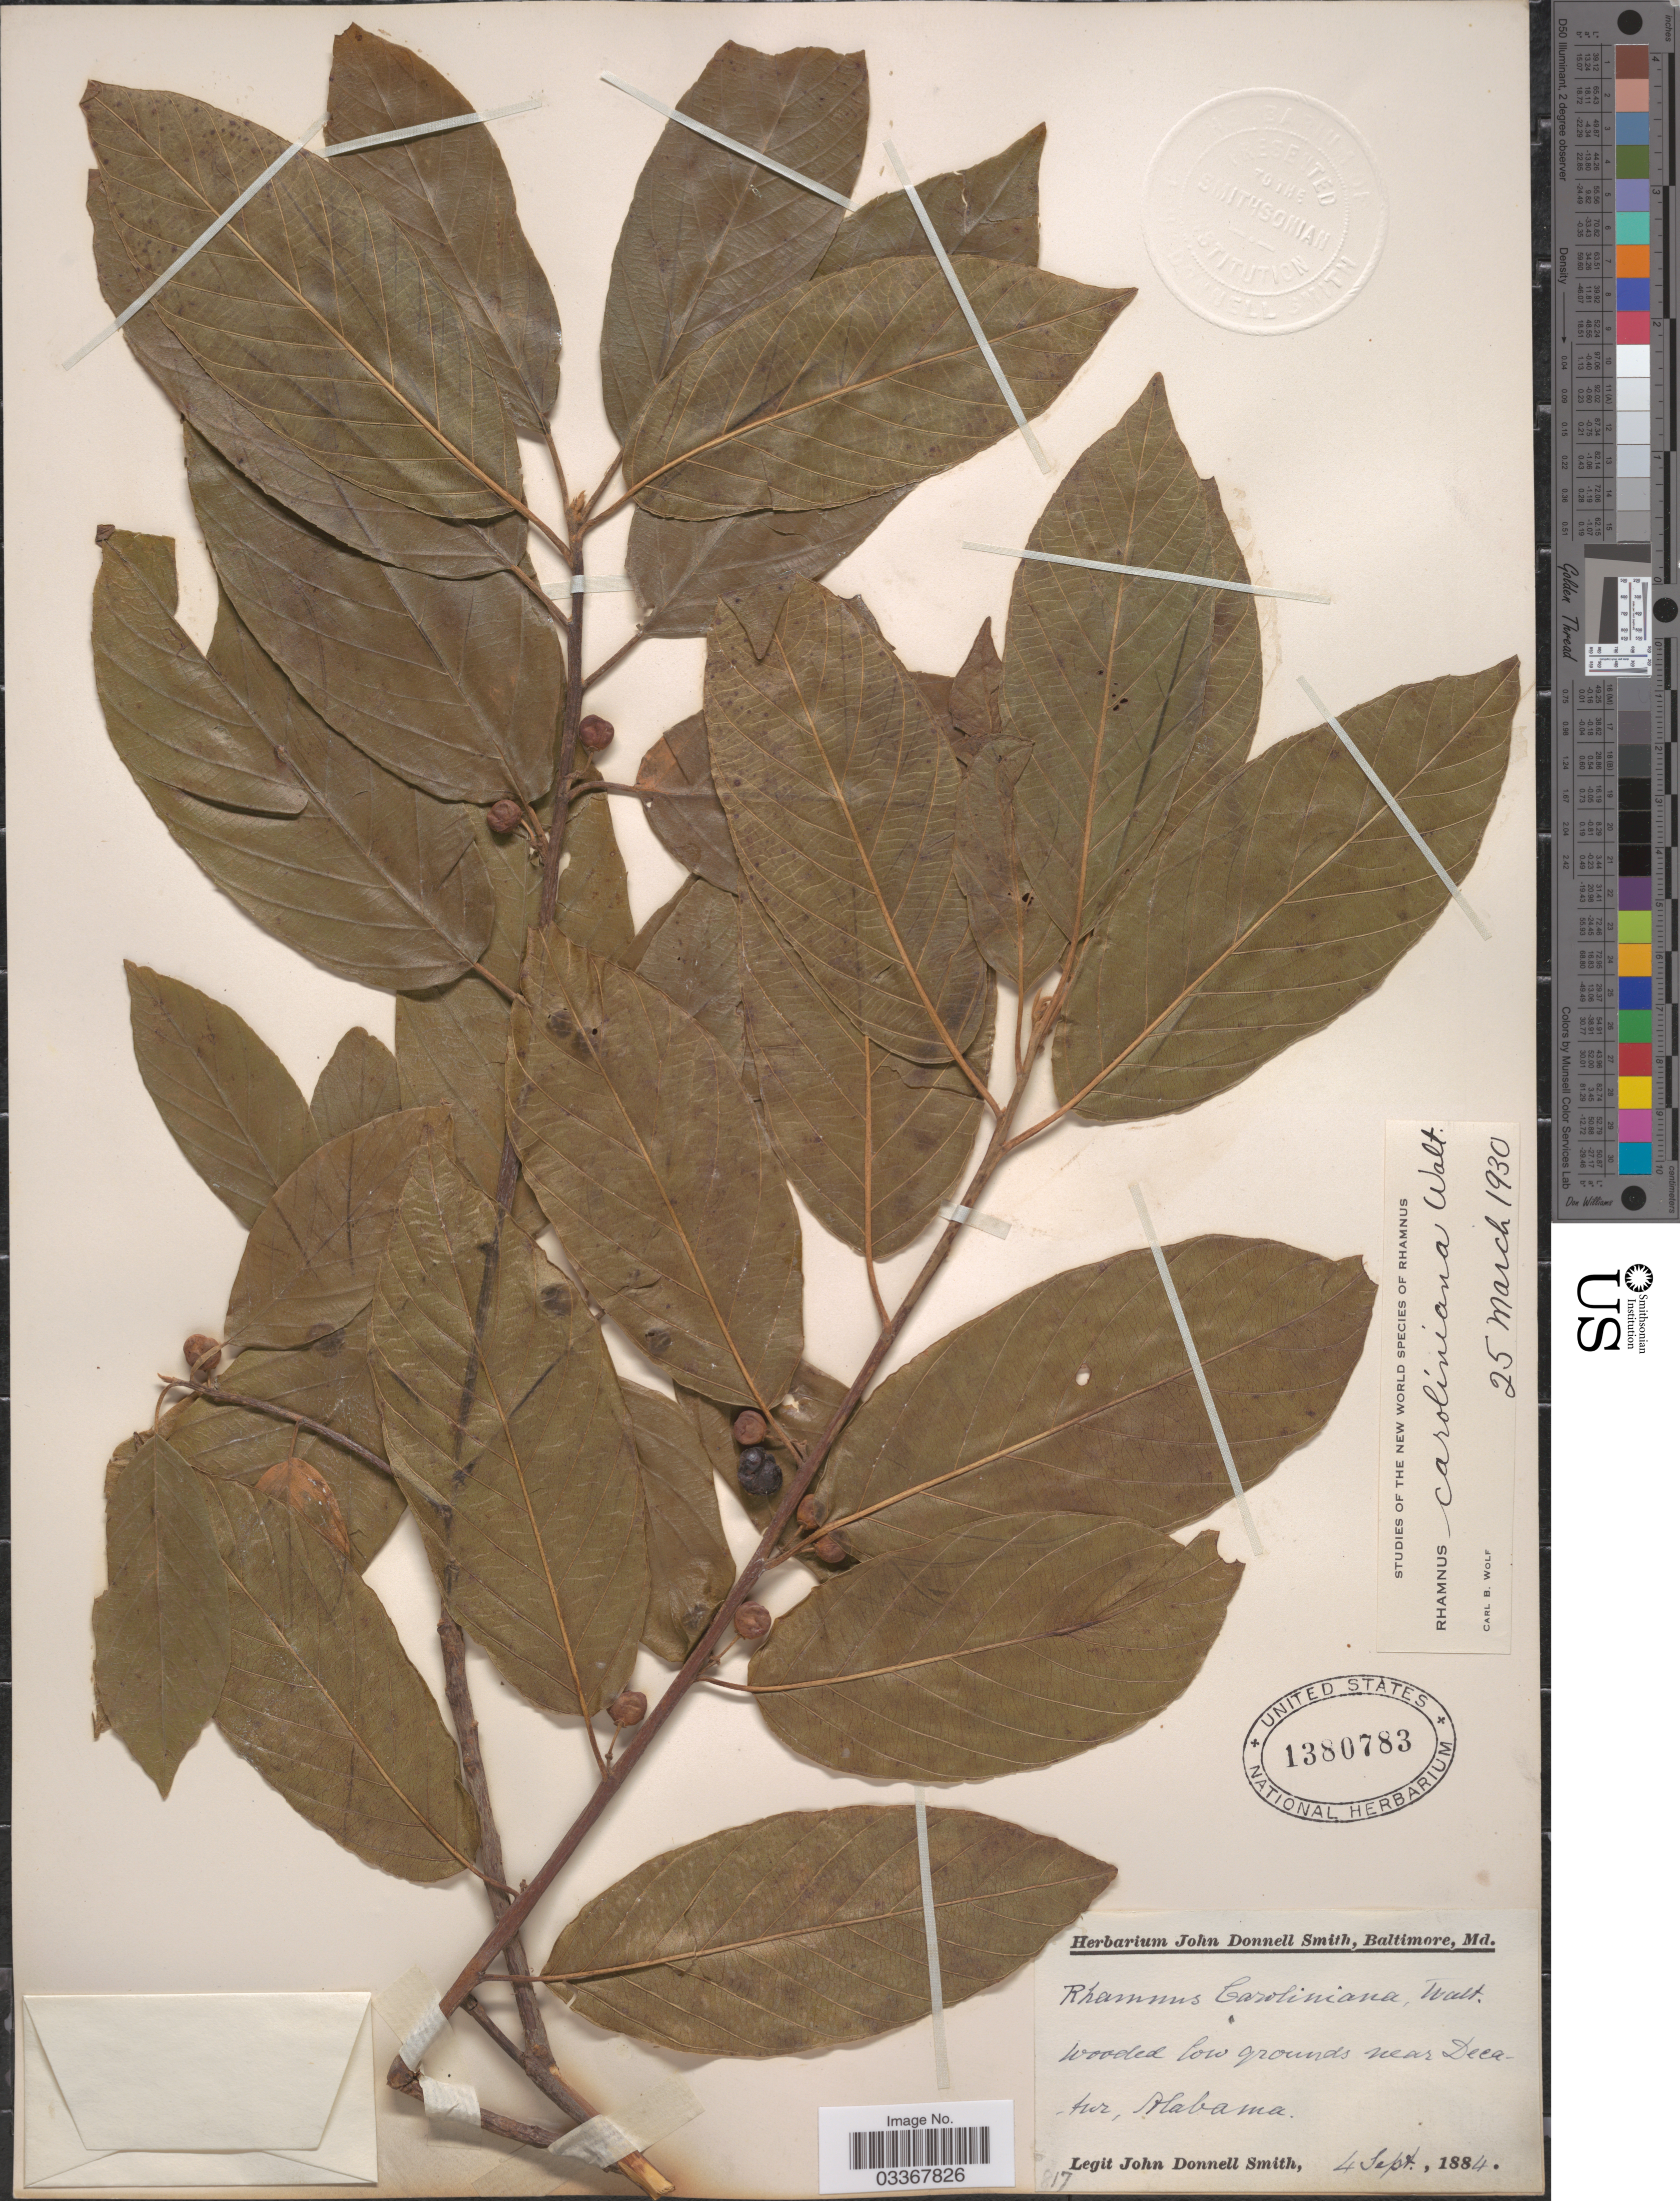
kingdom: Plantae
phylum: Tracheophyta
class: Magnoliopsida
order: Rosales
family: Rhamnaceae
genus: Frangula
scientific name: Frangula caroliniana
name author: (Walter) A. Gray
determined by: Strong, Mark T., (BOT), Smithsonian Institution - National Museum of Natural History (UNITED STATES)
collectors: J. Donnell Smith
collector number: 17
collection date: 1884-09-04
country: United States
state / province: Alabama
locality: Wooded low grounds near Decatur.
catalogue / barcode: US 1380783